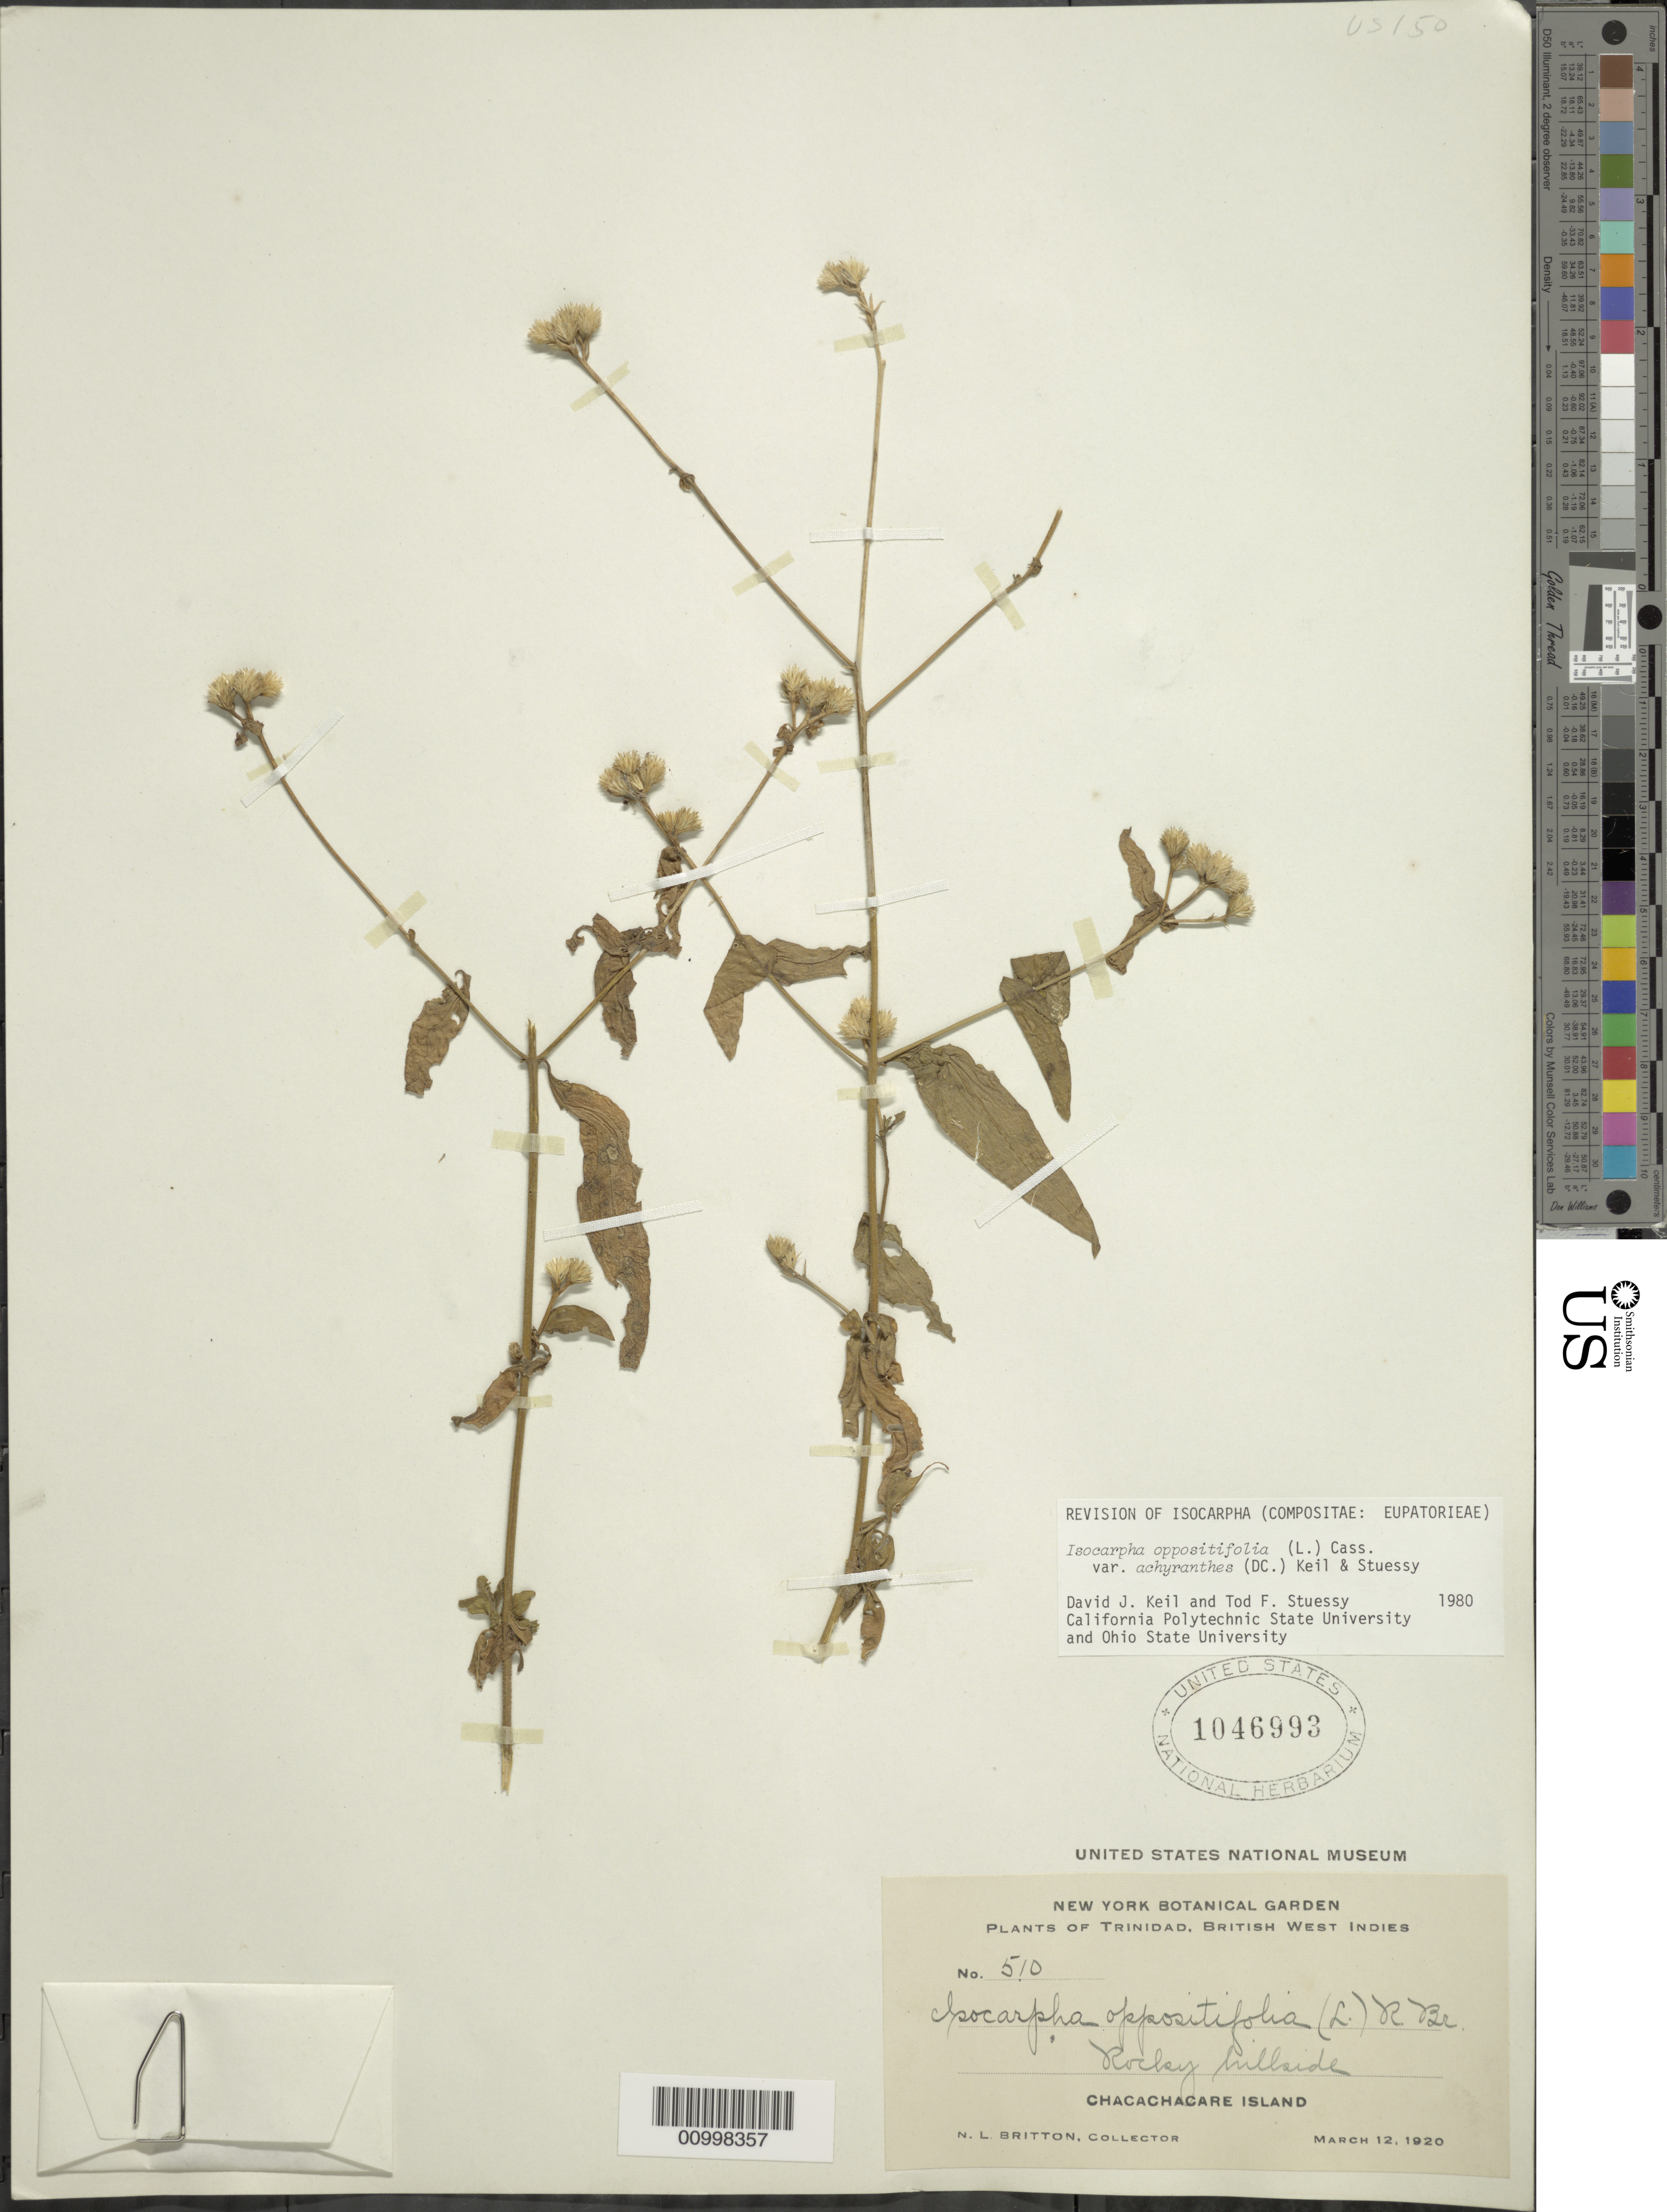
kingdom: Plantae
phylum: Tracheophyta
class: Magnoliopsida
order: Asterales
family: Asteraceae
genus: Isocarpha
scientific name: Isocarpha oppositifolia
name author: (L.) Cass.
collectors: N. Britton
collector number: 510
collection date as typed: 12 Mar 1920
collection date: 1920-03-12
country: Trinidad and Tobago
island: Chacachacare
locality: Chacachacare Island, rocky hillside.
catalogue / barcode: US 1046993